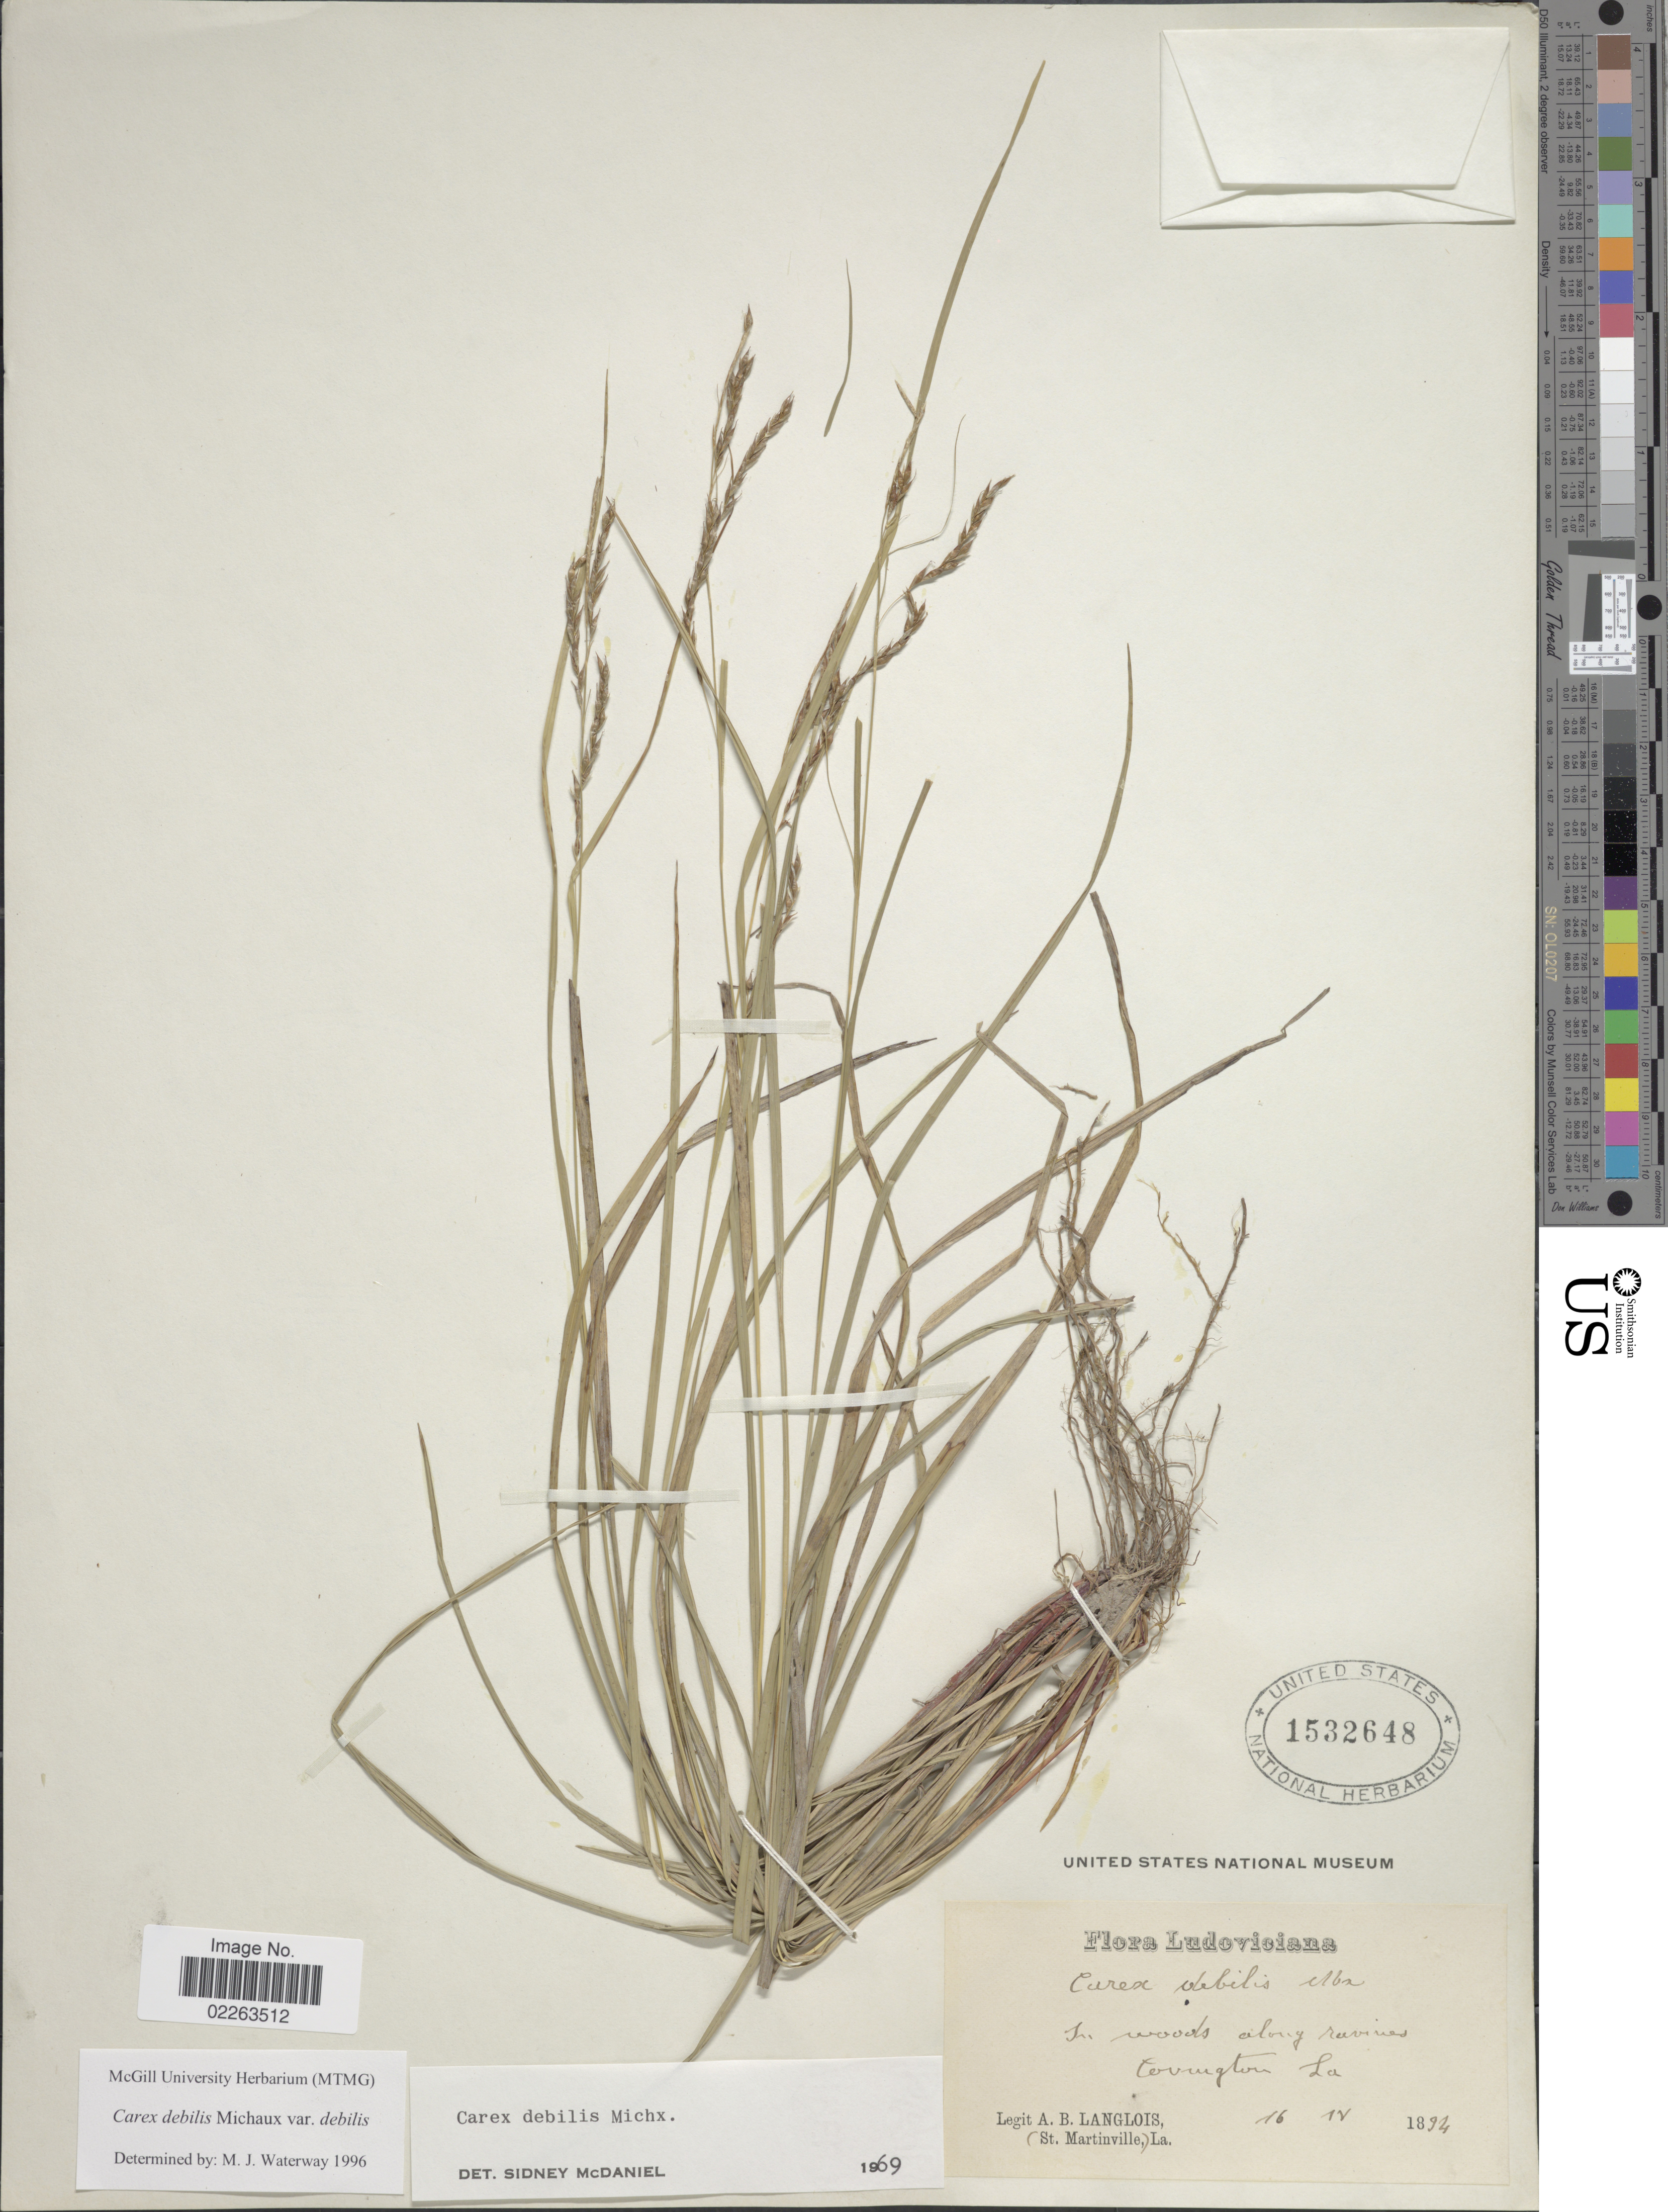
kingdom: Plantae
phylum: Tracheophyta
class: Liliopsida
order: Poales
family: Cyperaceae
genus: Carex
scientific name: Carex debilis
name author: Michx.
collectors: A. Langlois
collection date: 1892-04-16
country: United States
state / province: Louisiana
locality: In woods along ravines. Covington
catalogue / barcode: US 1532648